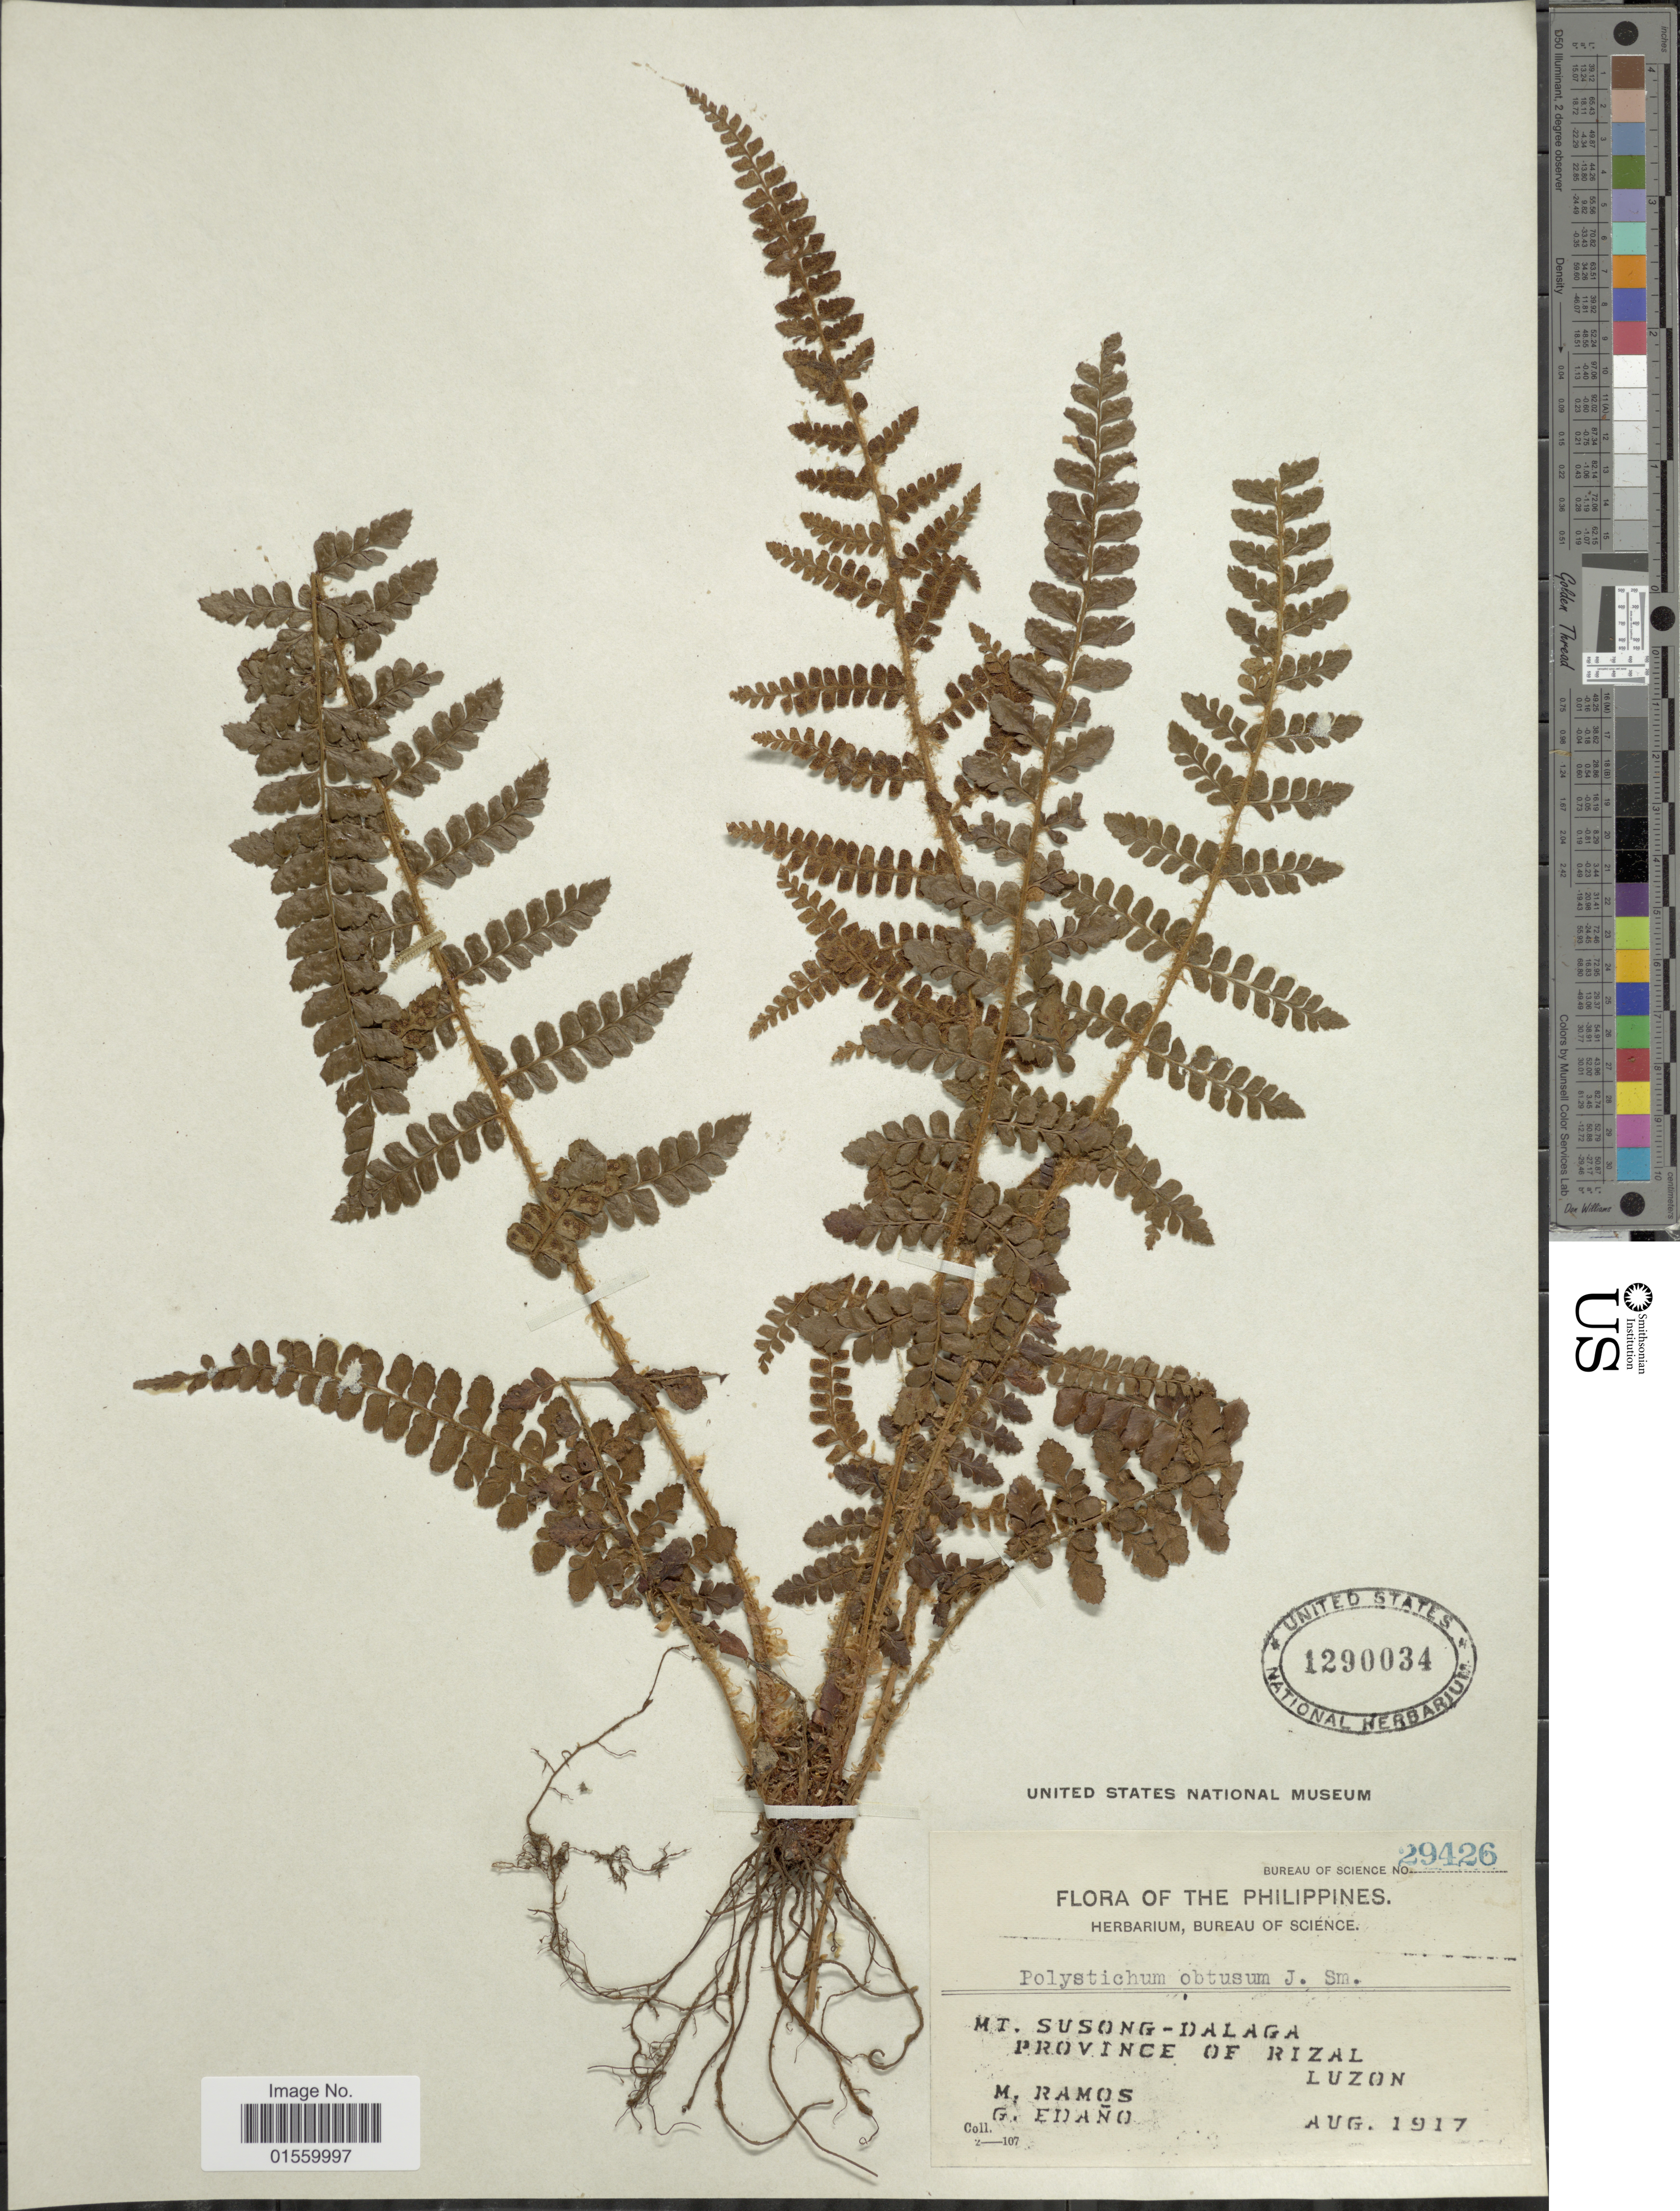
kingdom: Plantae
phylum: Tracheophyta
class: Polypodiopsida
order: Polypodiales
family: Dryopteridaceae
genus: Polystichum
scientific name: Polystichum obtusum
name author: J. Sm.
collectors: M. Ramos & G. Edaño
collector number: Bureau of Science 29426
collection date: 1917-08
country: Philippines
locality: Mt. Susong-Dalaga, Province of Rizal, Luzon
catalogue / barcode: US 1290034